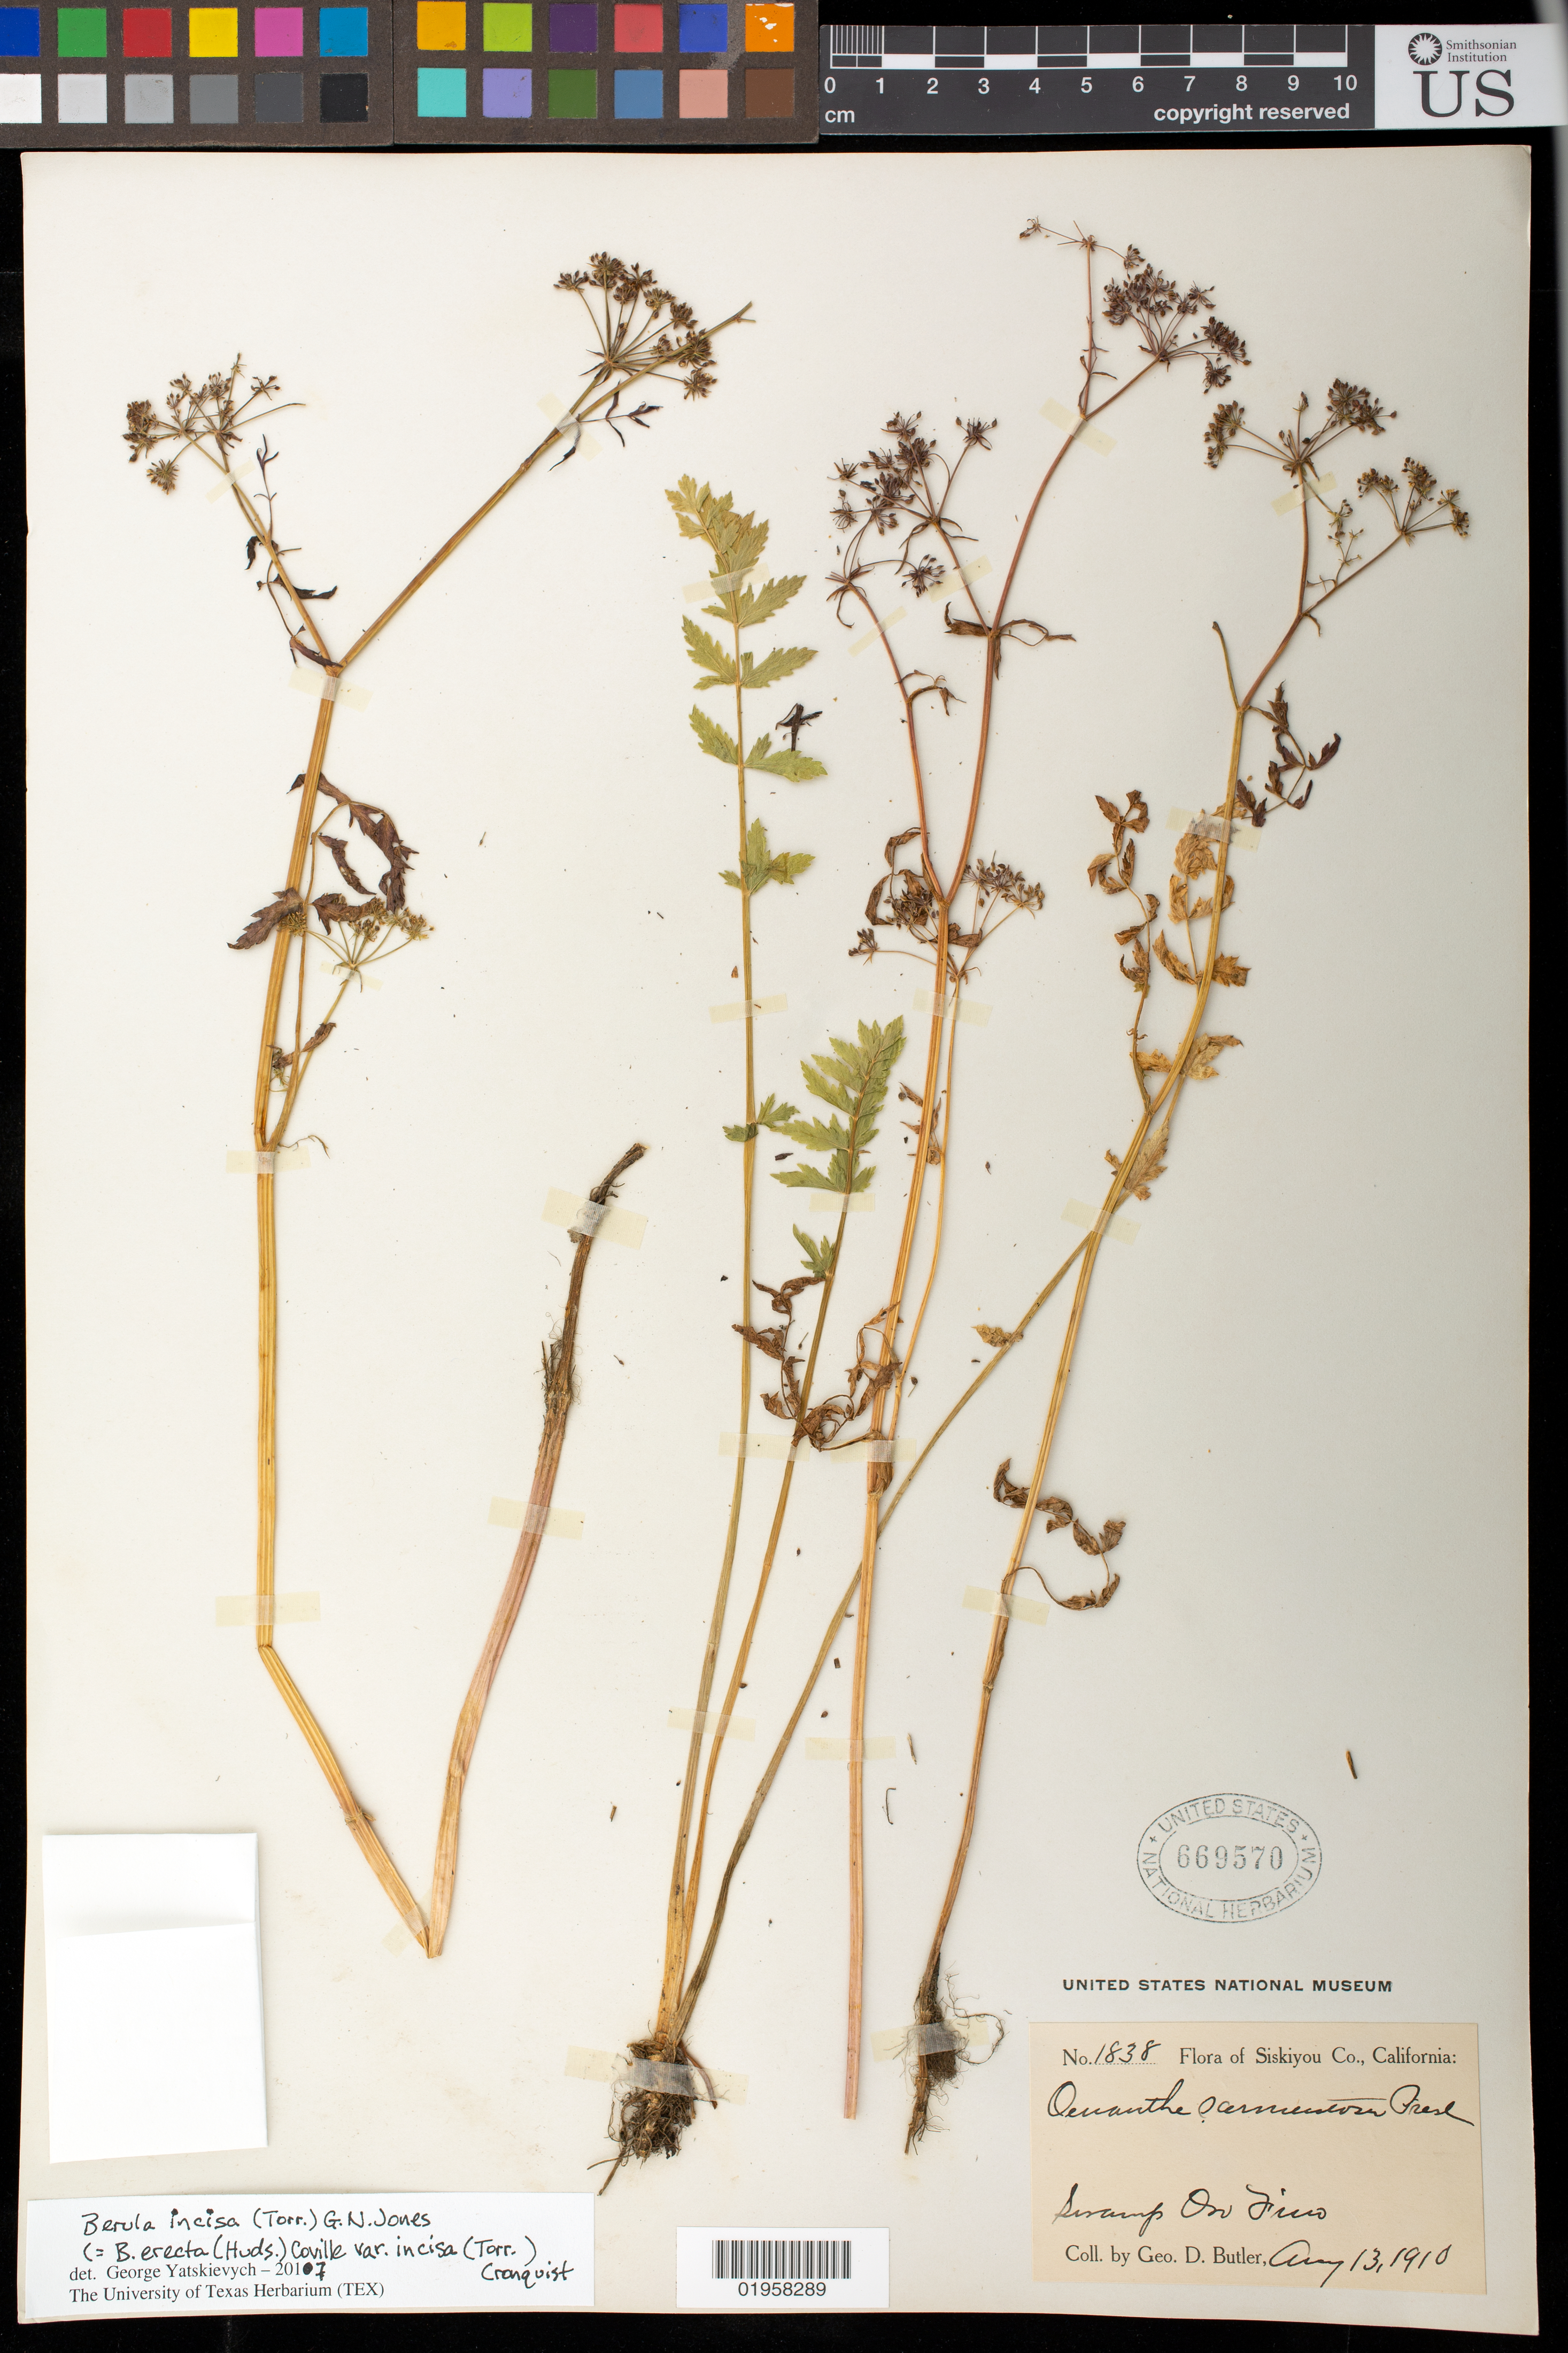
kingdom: Plantae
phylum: Tracheophyta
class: Magnoliopsida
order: Apiales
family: Apiaceae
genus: Berula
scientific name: Berula incisa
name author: (Torr.) G.N. Jones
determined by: Yatskievych, G. A.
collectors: G. D. Butler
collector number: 1838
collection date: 1910-08-13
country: United States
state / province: California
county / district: Siskiyou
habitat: Swamp on [?]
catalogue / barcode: US 669570